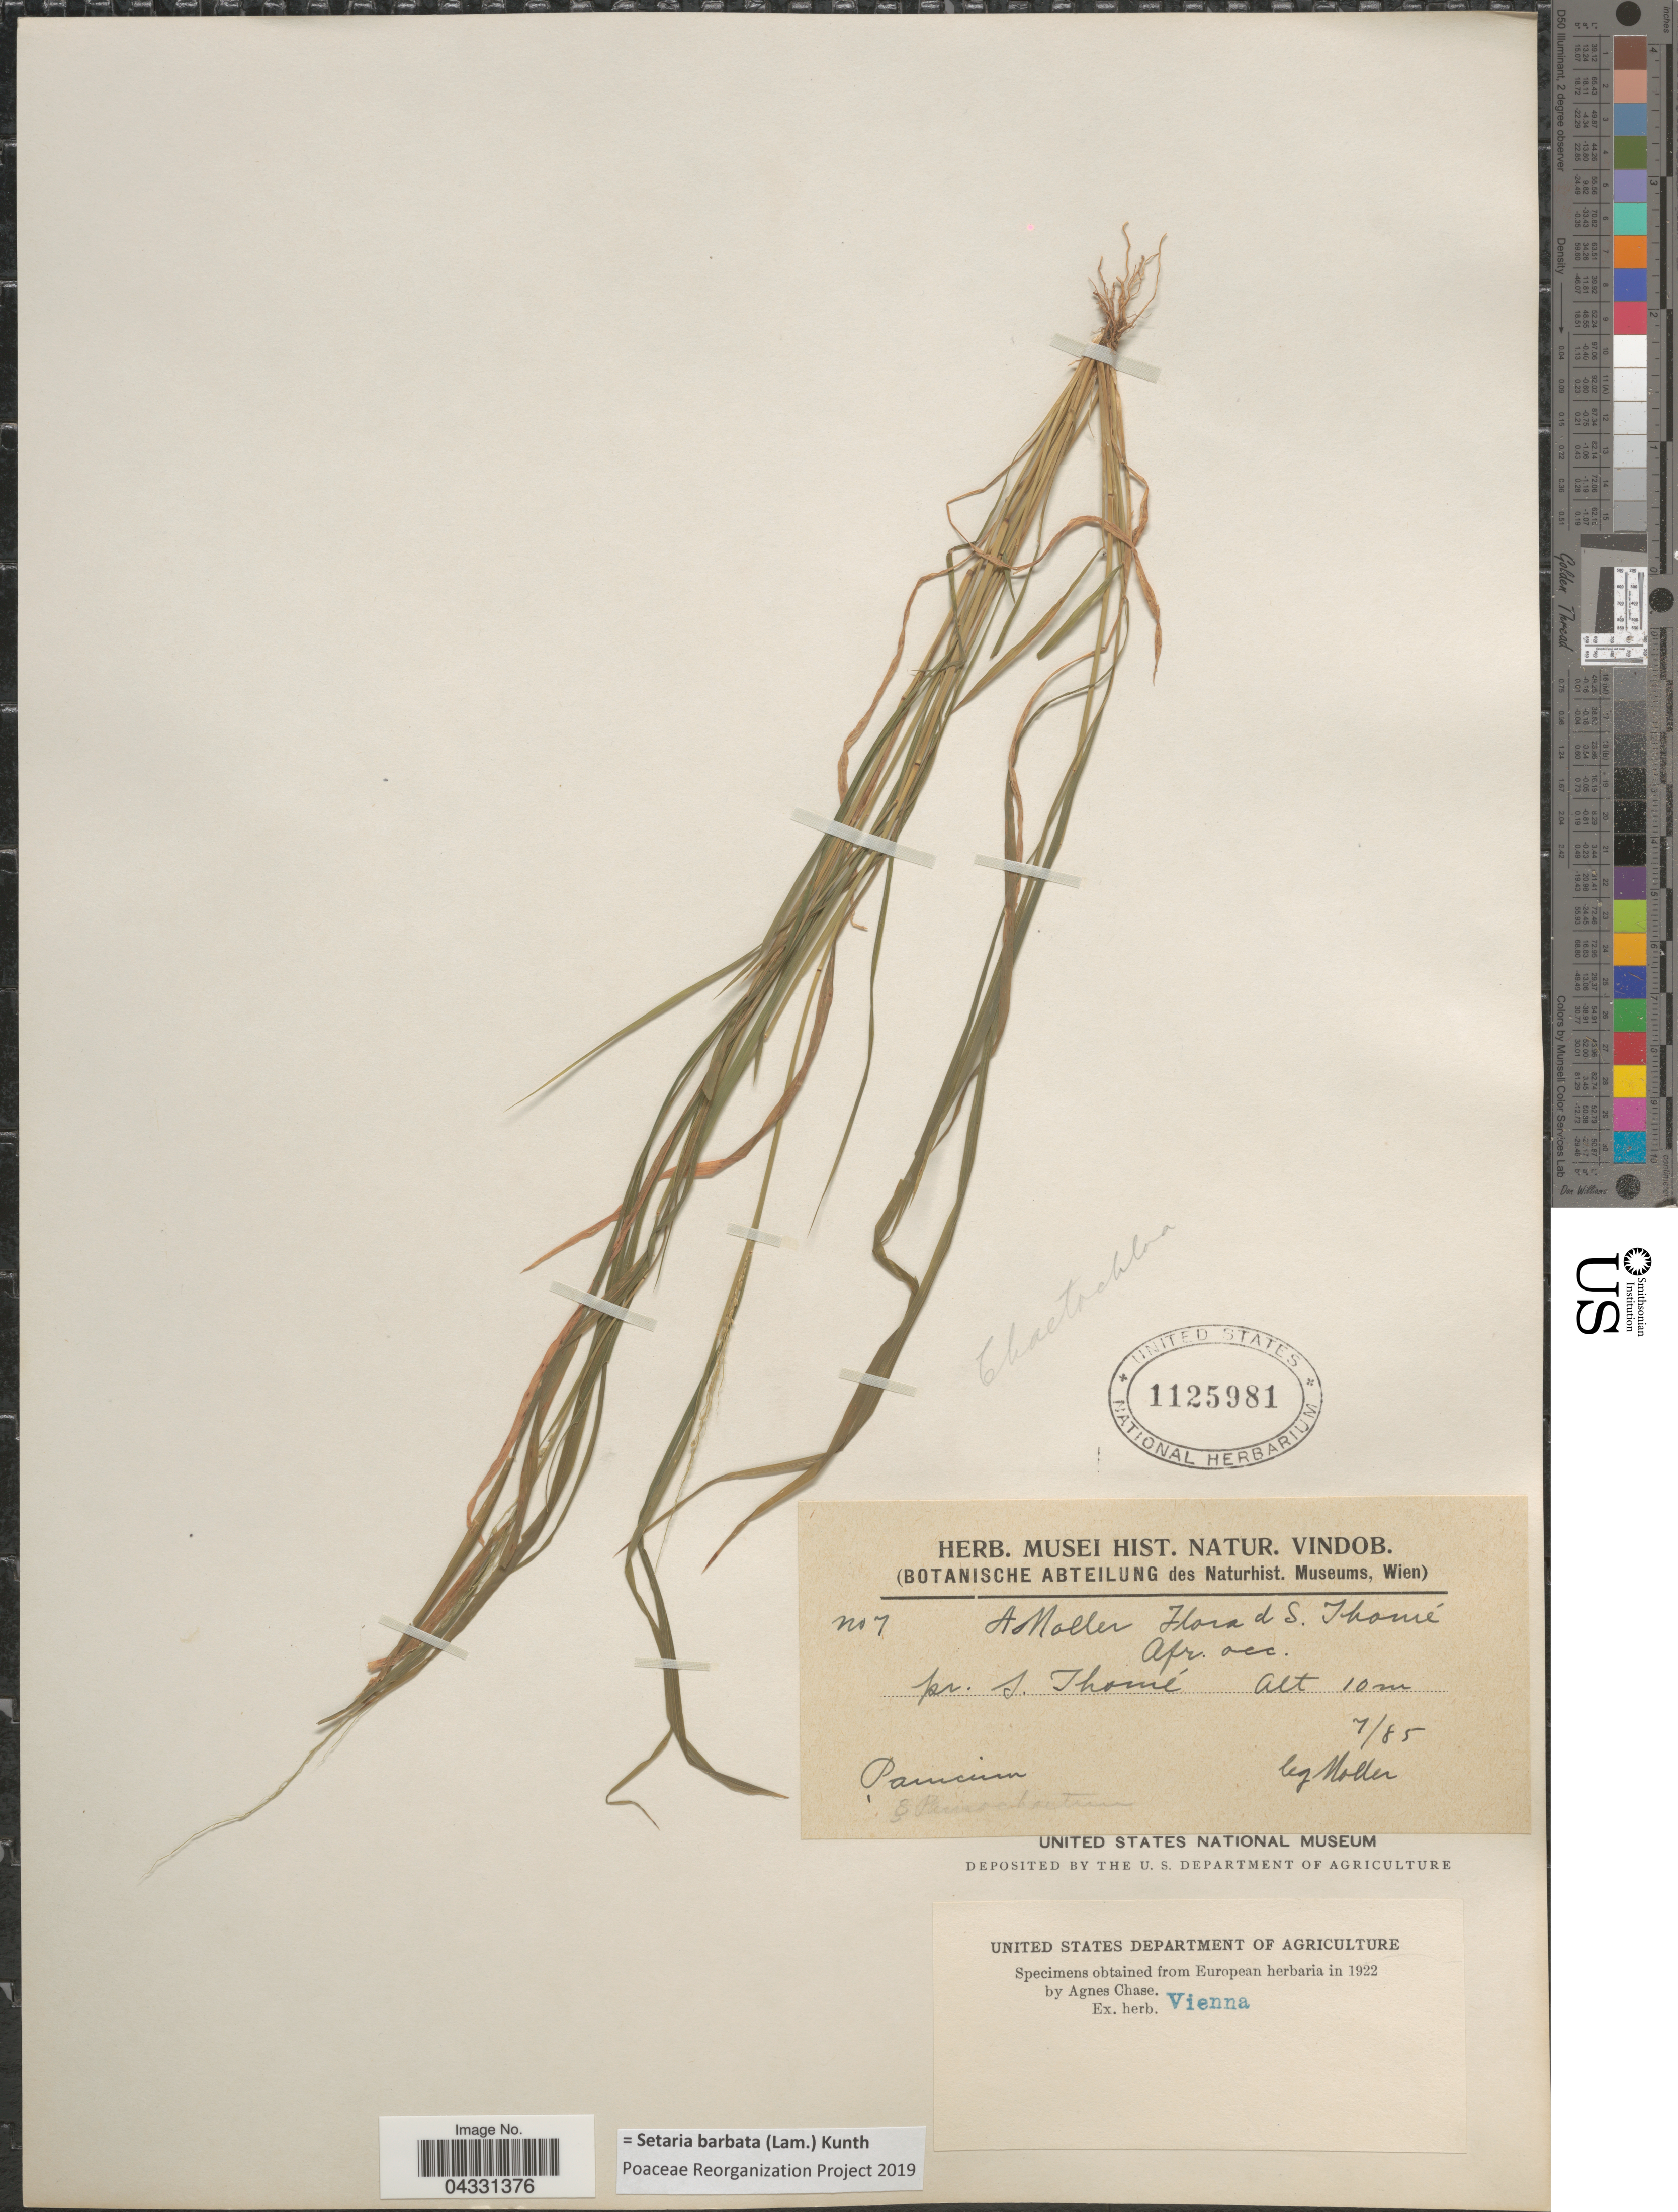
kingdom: Plantae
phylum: Tracheophyta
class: Liliopsida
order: Poales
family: Poaceae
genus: Setaria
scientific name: Setaria barbata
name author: (Lam.) Kunth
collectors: -. Moller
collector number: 7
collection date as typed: Transcribed d/m/y: /7/85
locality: Pr. S. Thomé.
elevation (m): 10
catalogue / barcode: US 1125981